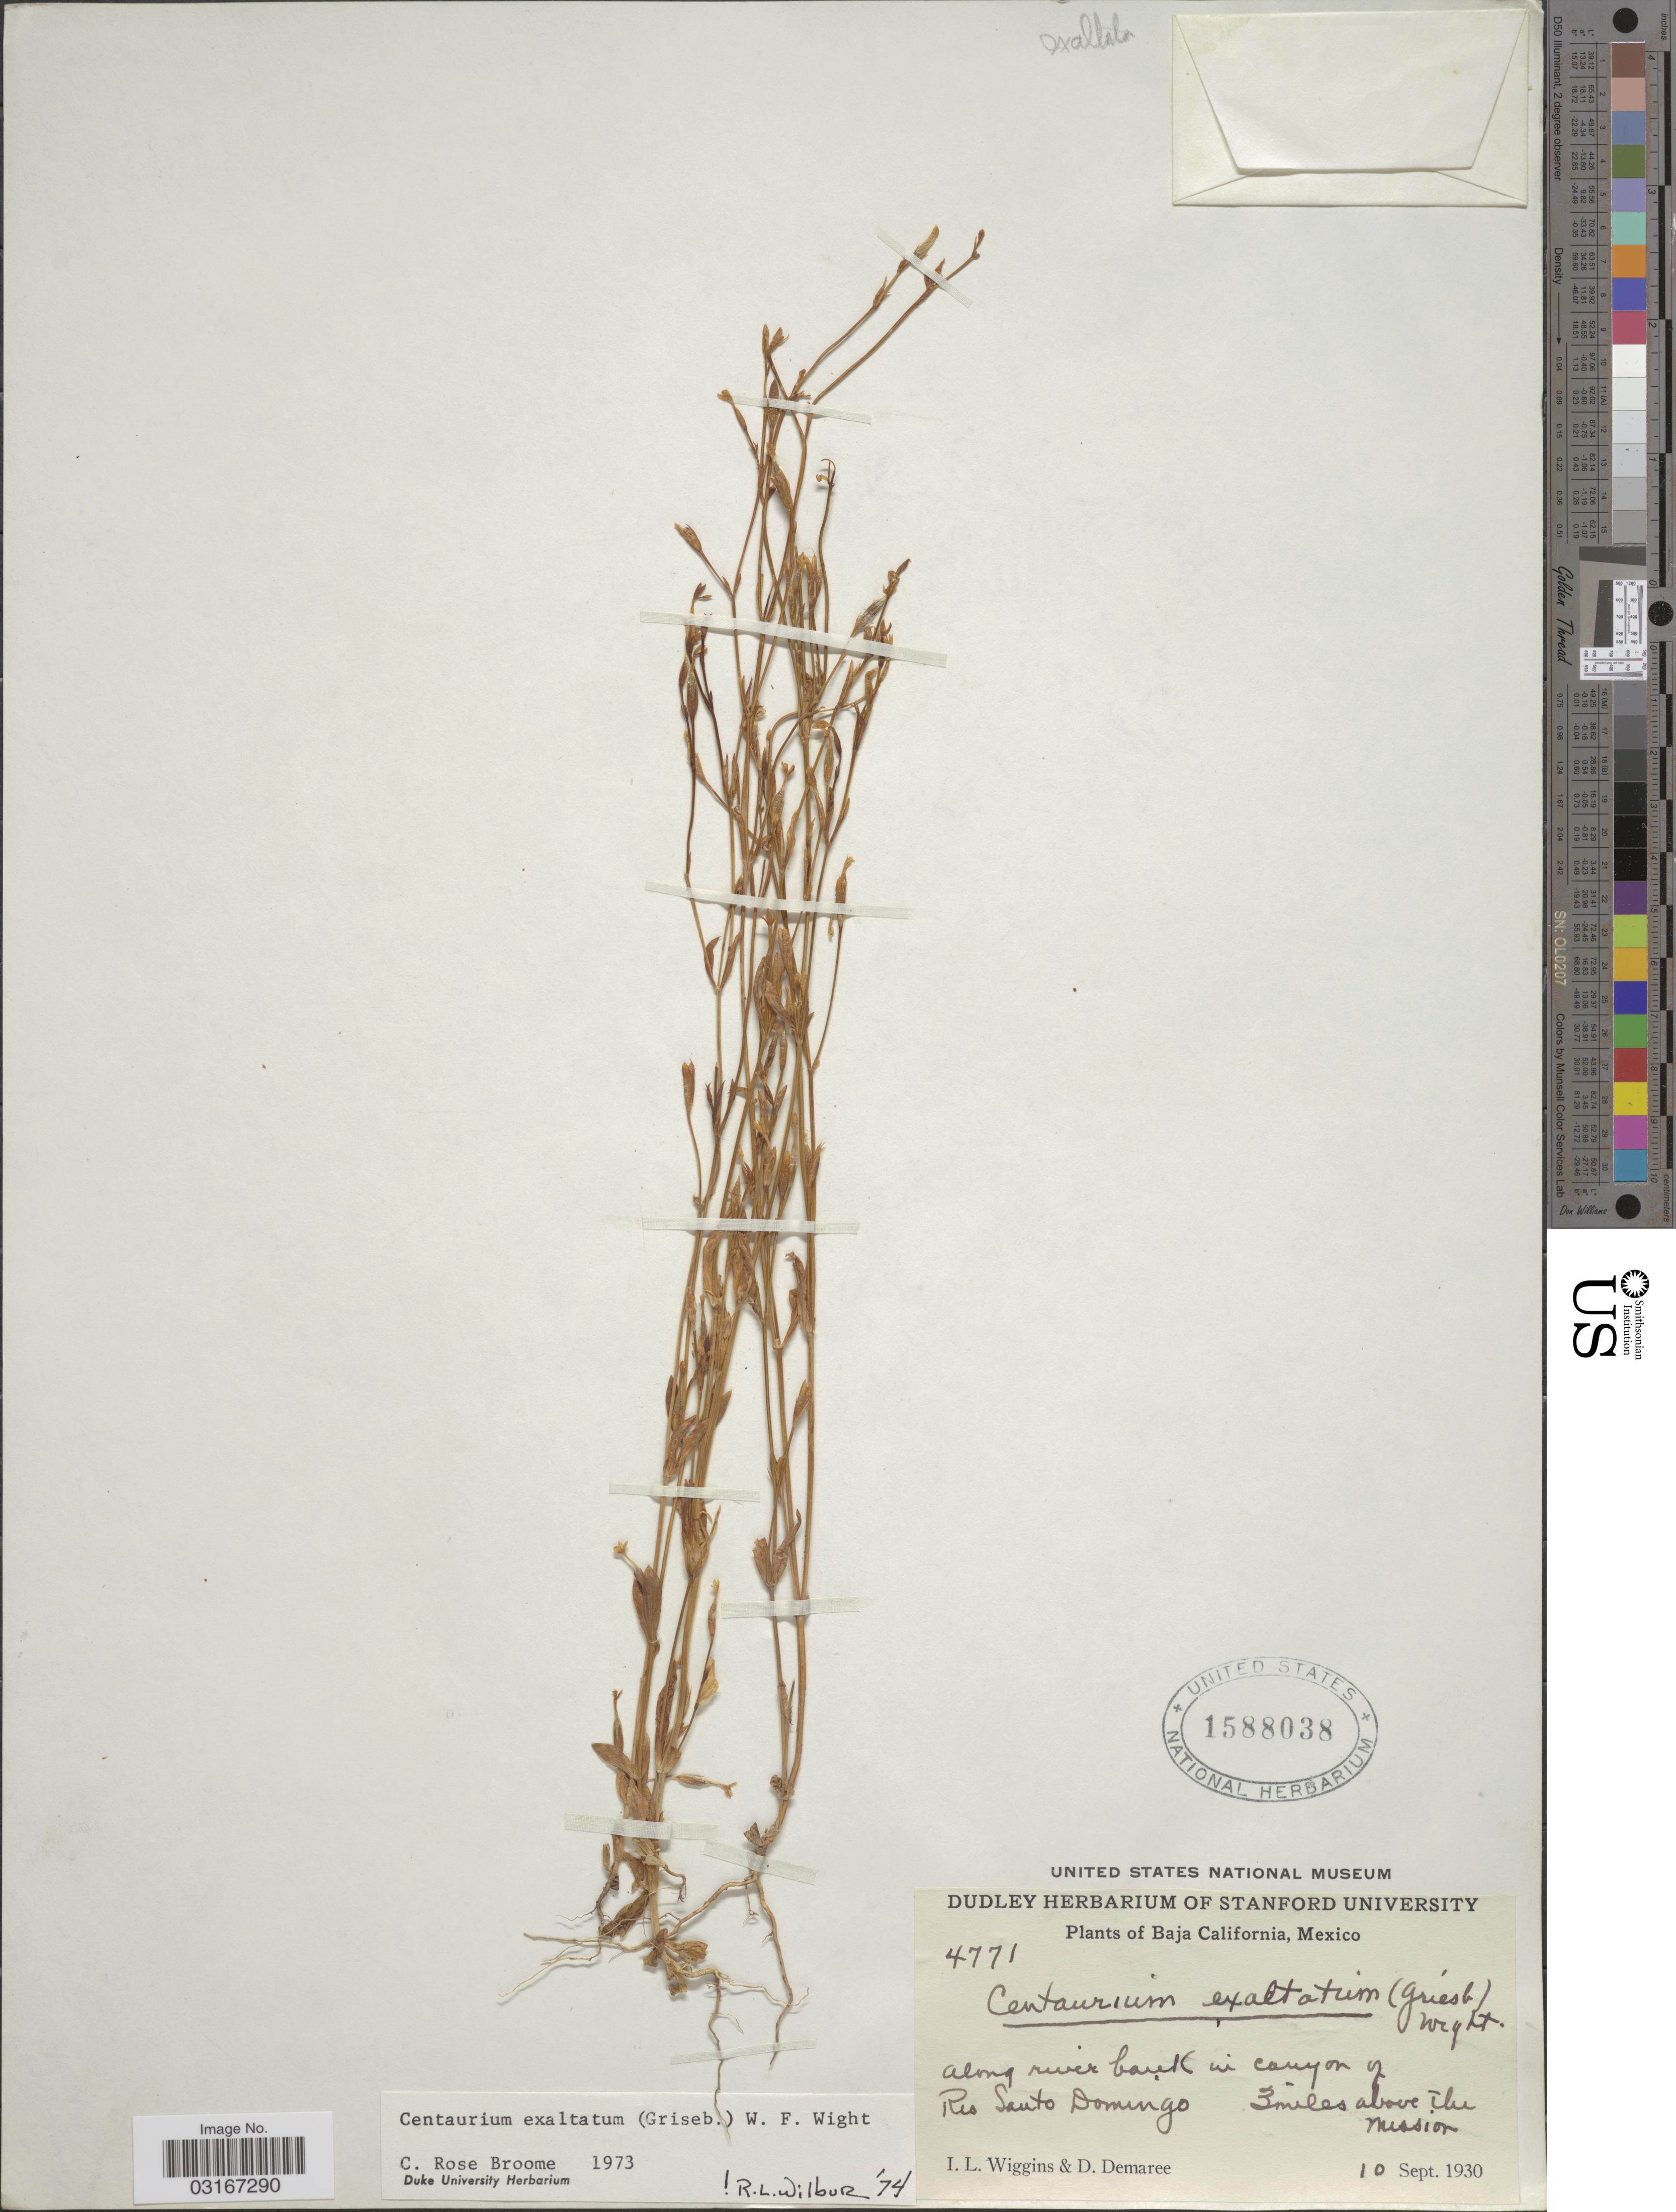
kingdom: Plantae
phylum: Tracheophyta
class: Magnoliopsida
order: Gentianales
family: Gentianaceae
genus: Centaurium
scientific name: Centaurium exaltatum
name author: (Griseb.) W. Wight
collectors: I. L. Wiggins & D. Demaree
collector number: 4771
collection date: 1930-09-10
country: Mexico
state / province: Baja California Norte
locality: Along river bank in canyon of Rio Santo Domingo, 3 miles above the mission.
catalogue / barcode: US 1588038